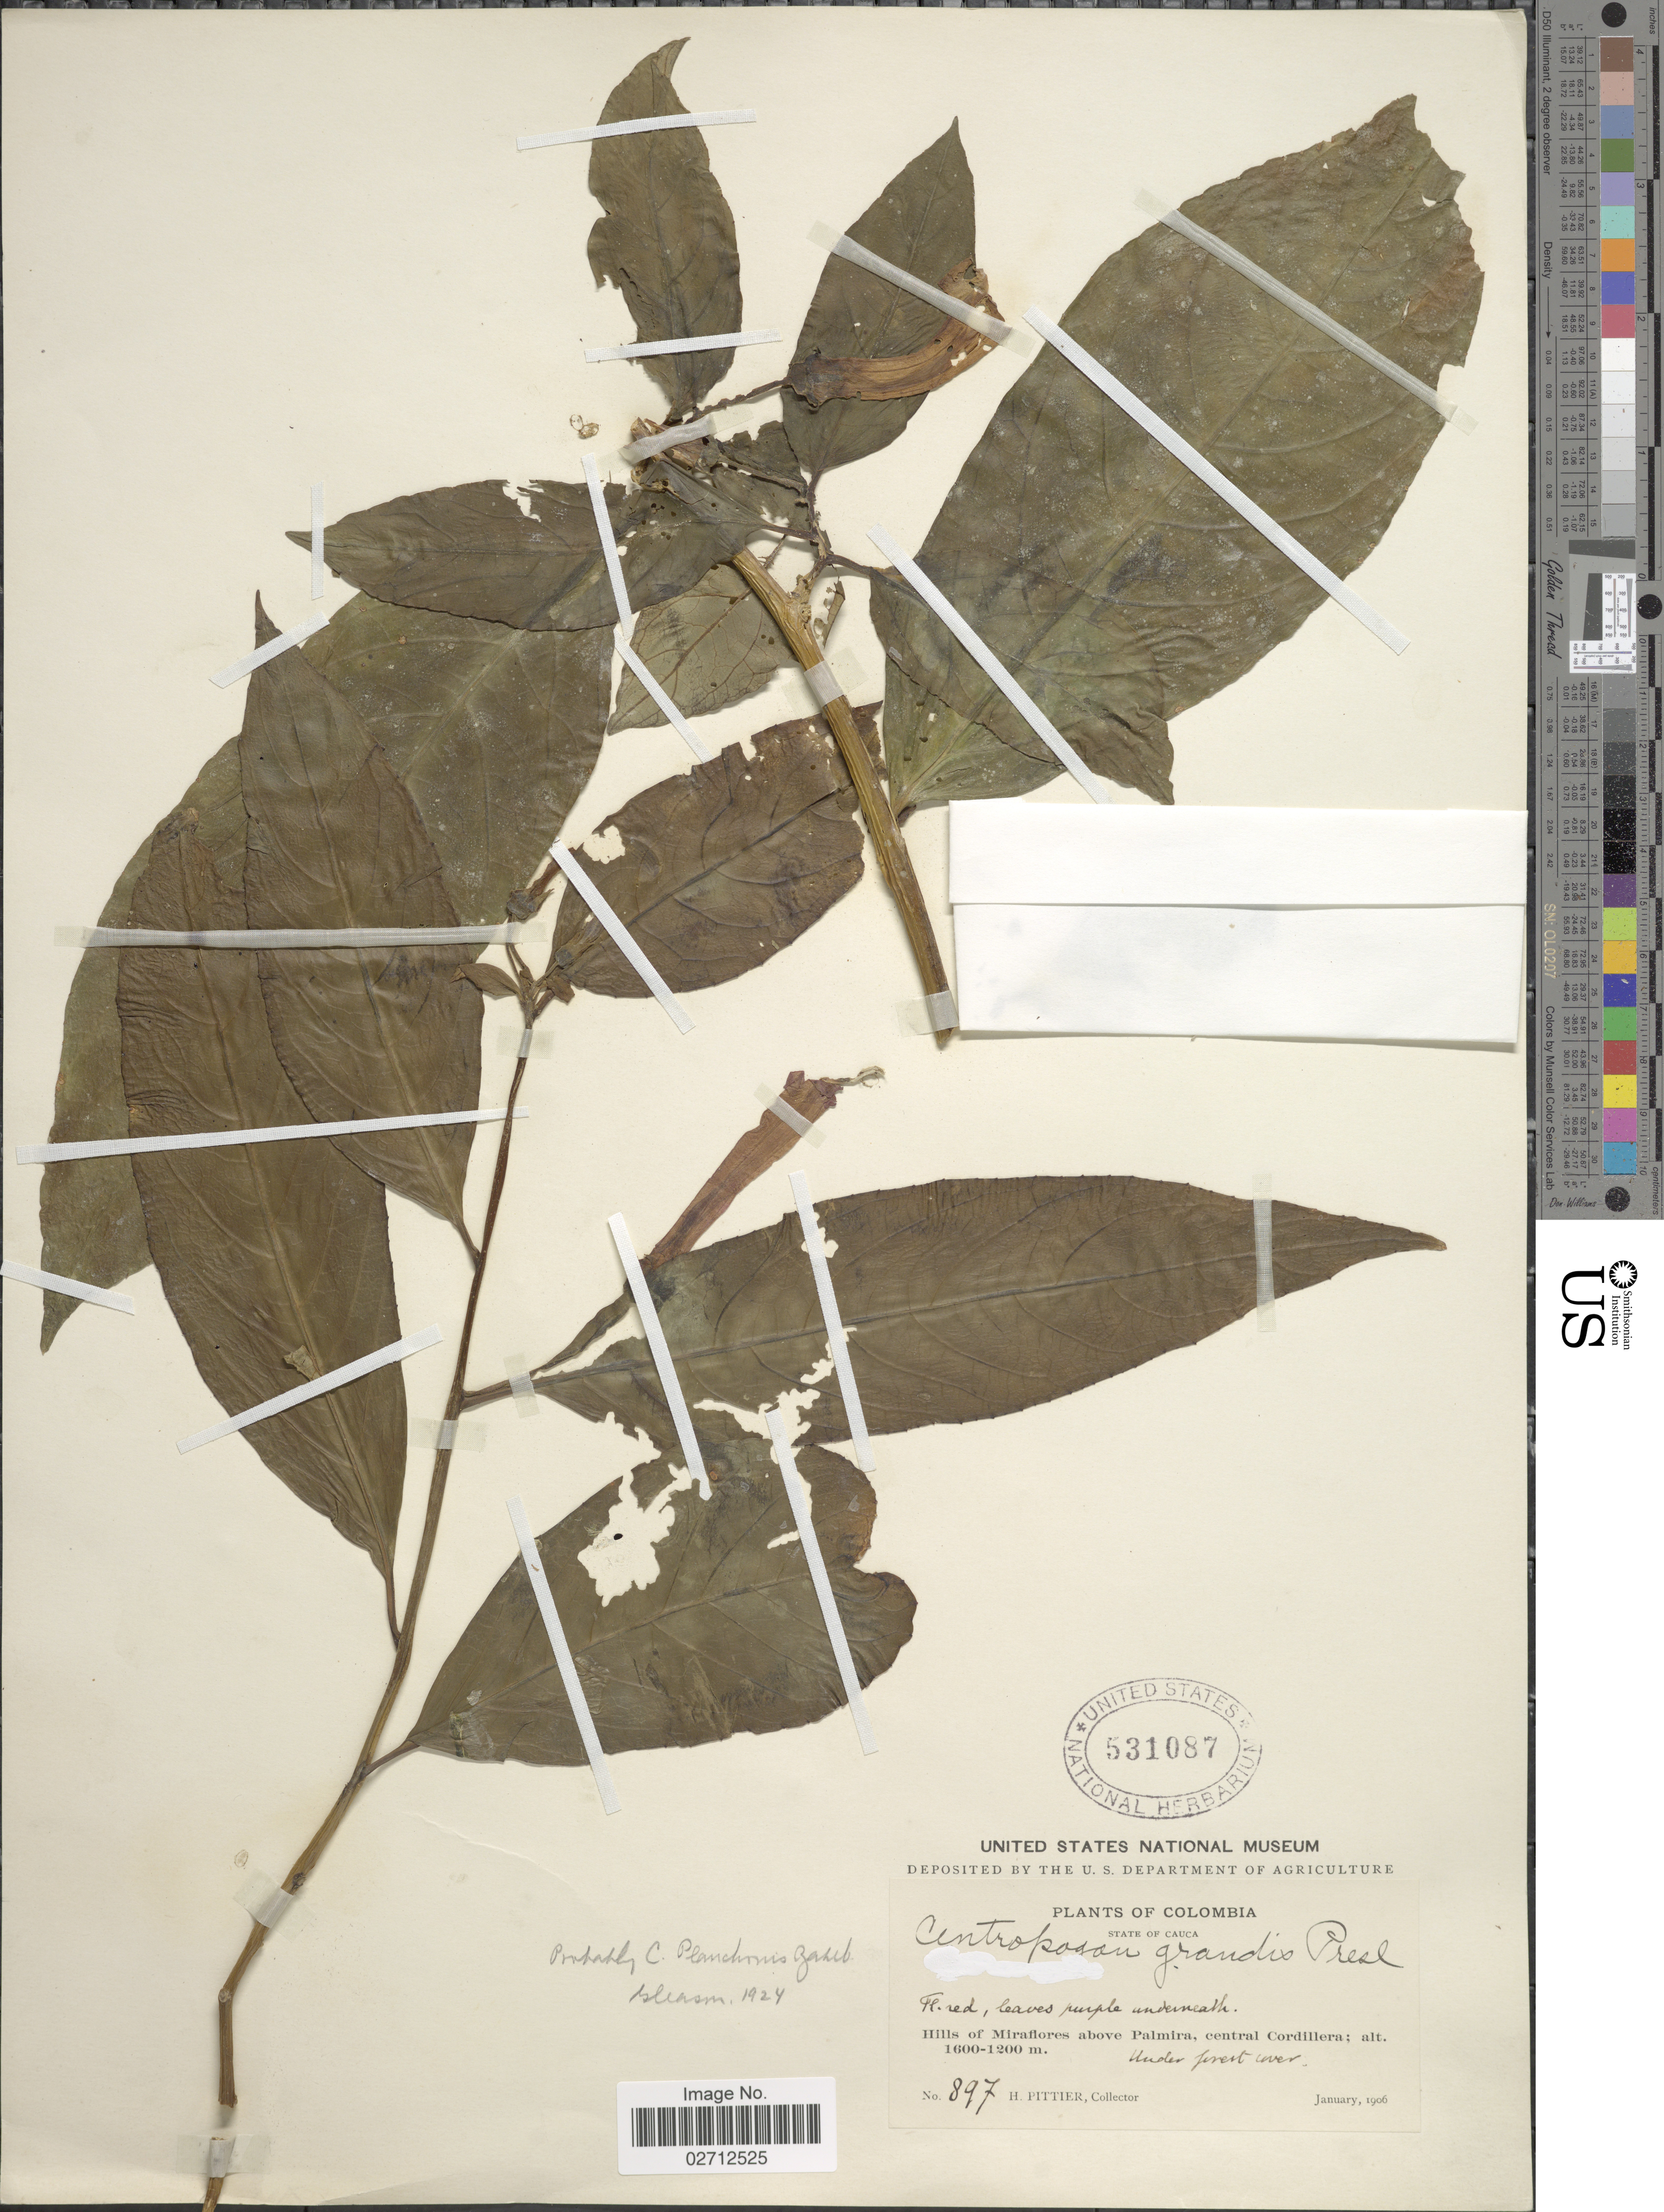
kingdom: Plantae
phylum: Tracheophyta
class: Magnoliopsida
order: Asterales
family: Campanulaceae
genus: Centropogon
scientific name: Centropogon planchonis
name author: Zahlbr.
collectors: H. F. Pittier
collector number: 897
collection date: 1906-01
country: Colombia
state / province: Cauca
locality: Hills of Miraflores above Palmira, central Cordillera, Under forest cover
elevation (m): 1200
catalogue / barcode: US 531087